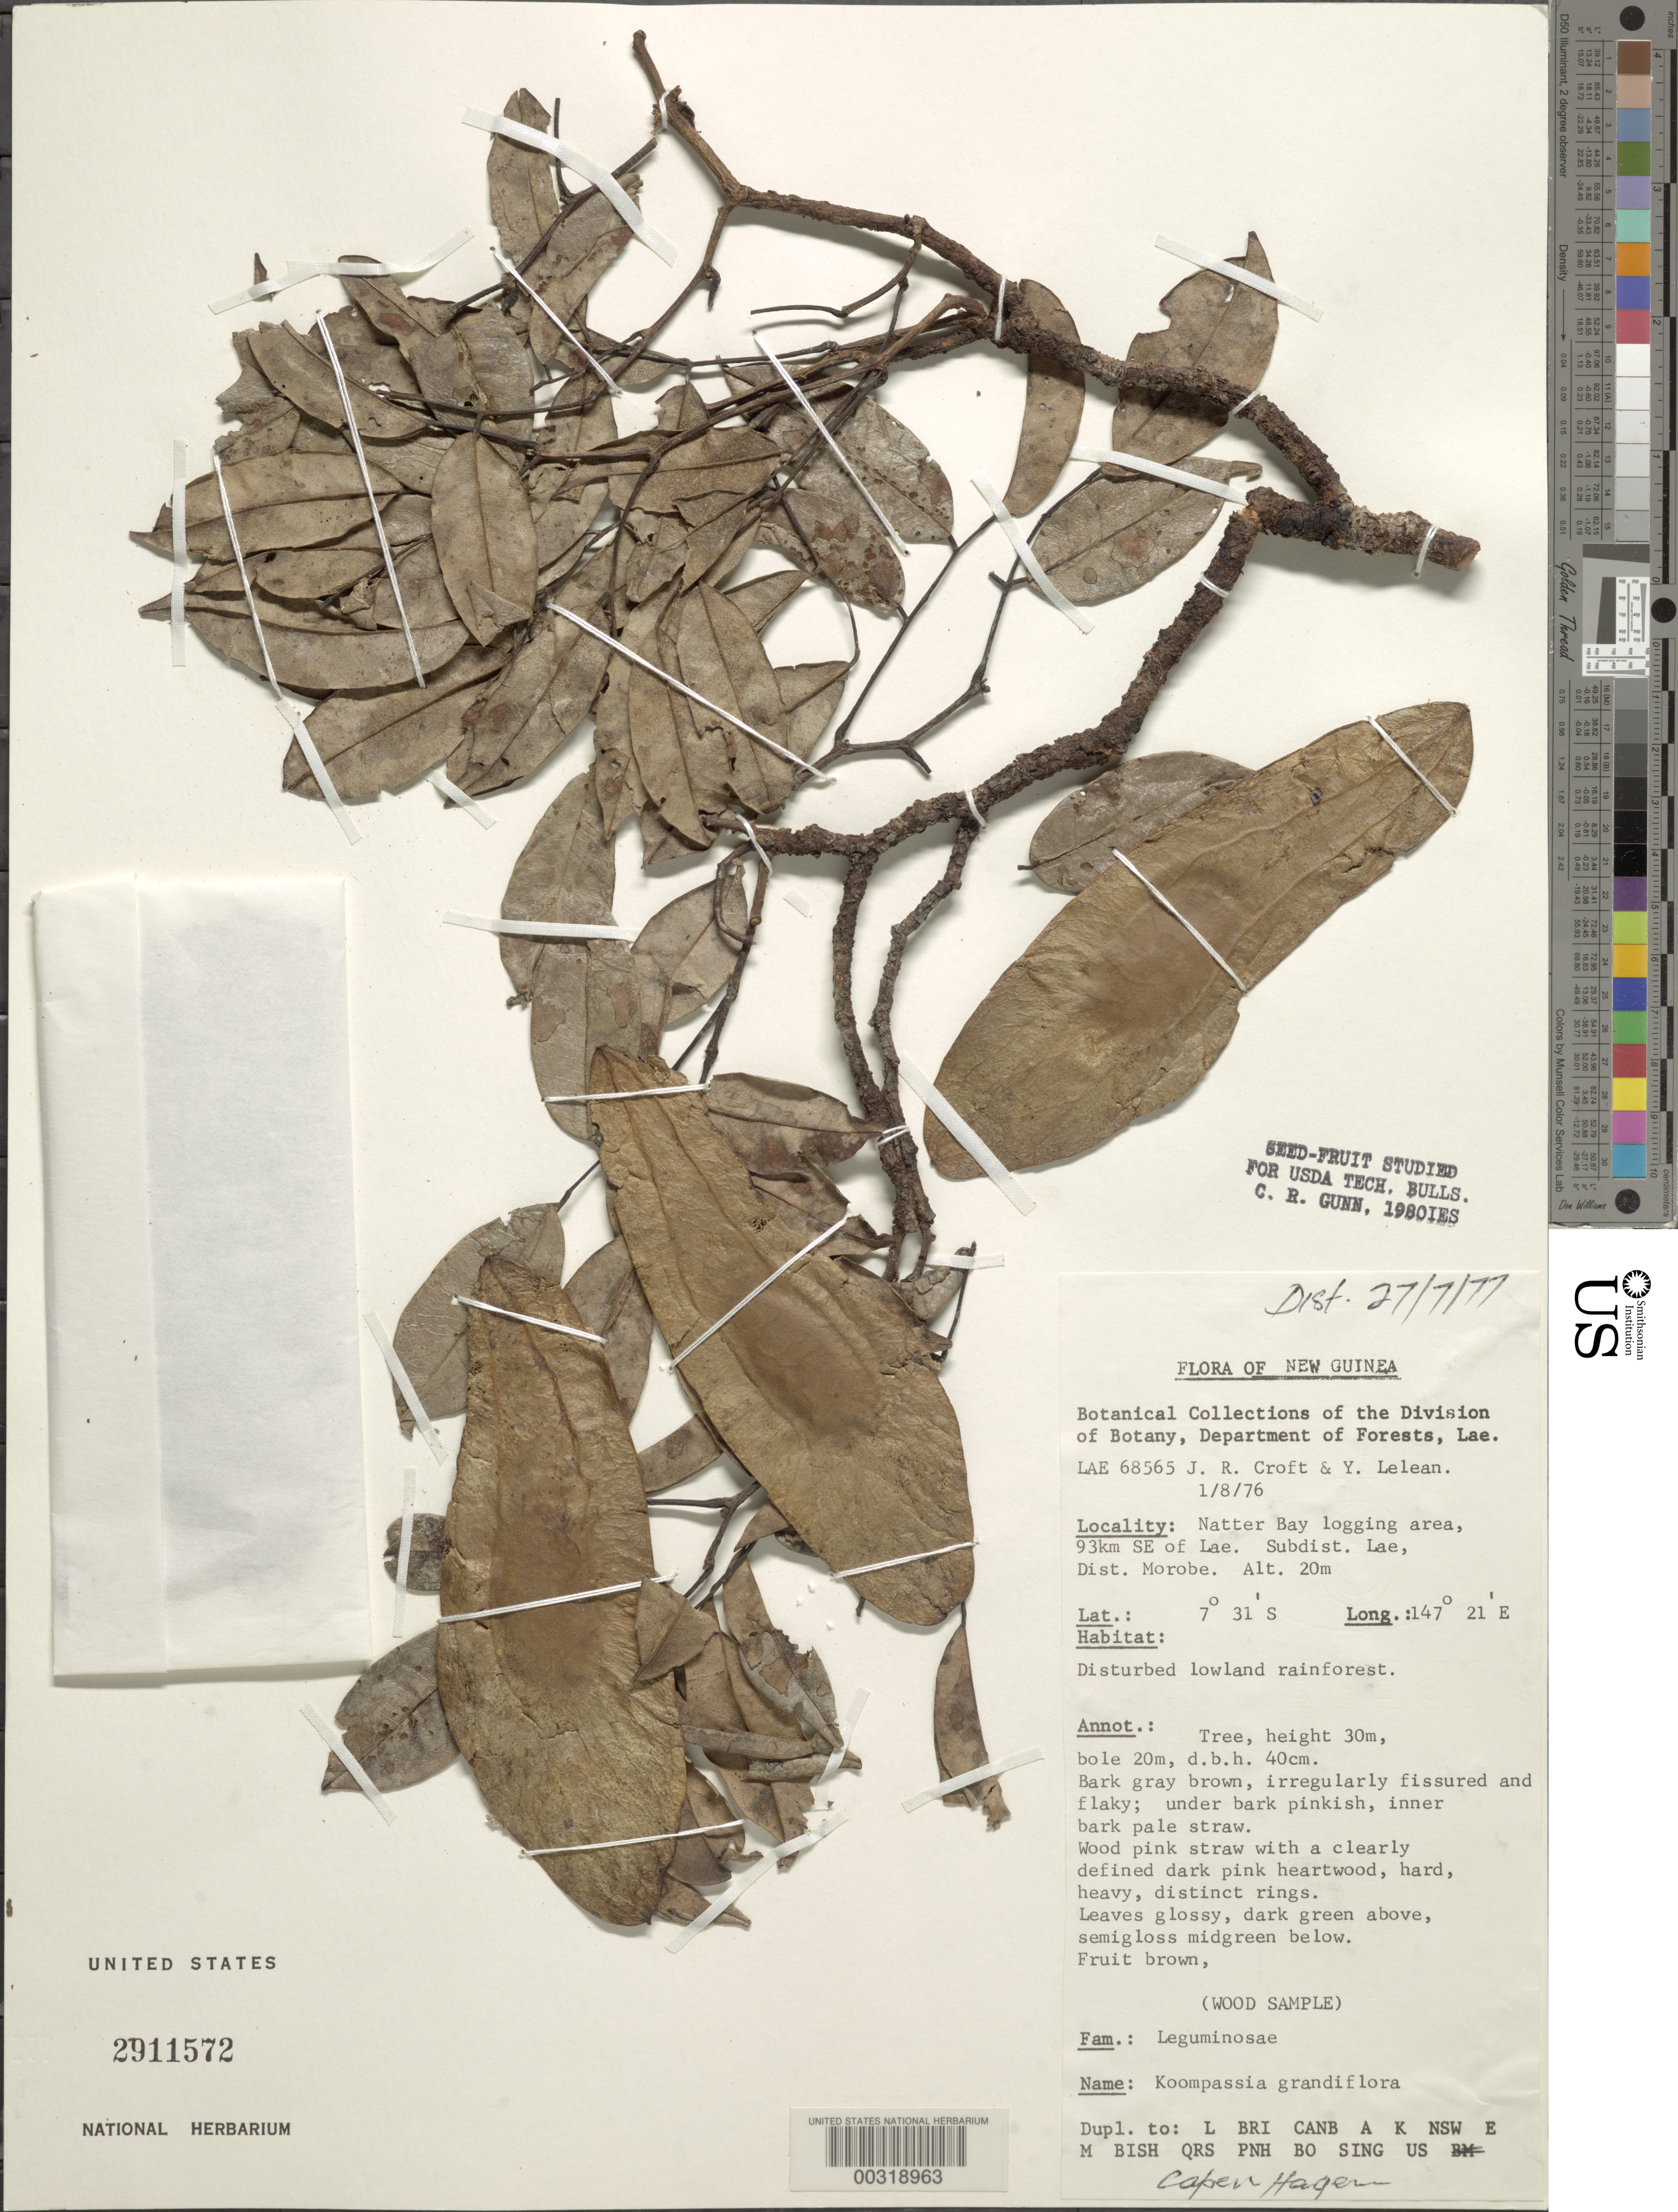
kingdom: Plantae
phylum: Tracheophyta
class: Magnoliopsida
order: Fabales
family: Fabaceae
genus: Koompassia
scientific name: Koompassia grandiflora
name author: Kosterm.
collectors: J. R. Croft & Y. Lelean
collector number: Lae 68565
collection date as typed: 01 Aug 1976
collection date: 1976-08-01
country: Papua New Guinea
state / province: Morobe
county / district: Lae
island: New Guinea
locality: Natter bay logging area, 93 km se of lae; subdist. lae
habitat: Disturbed lowland rainforest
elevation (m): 20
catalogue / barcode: US 2911572